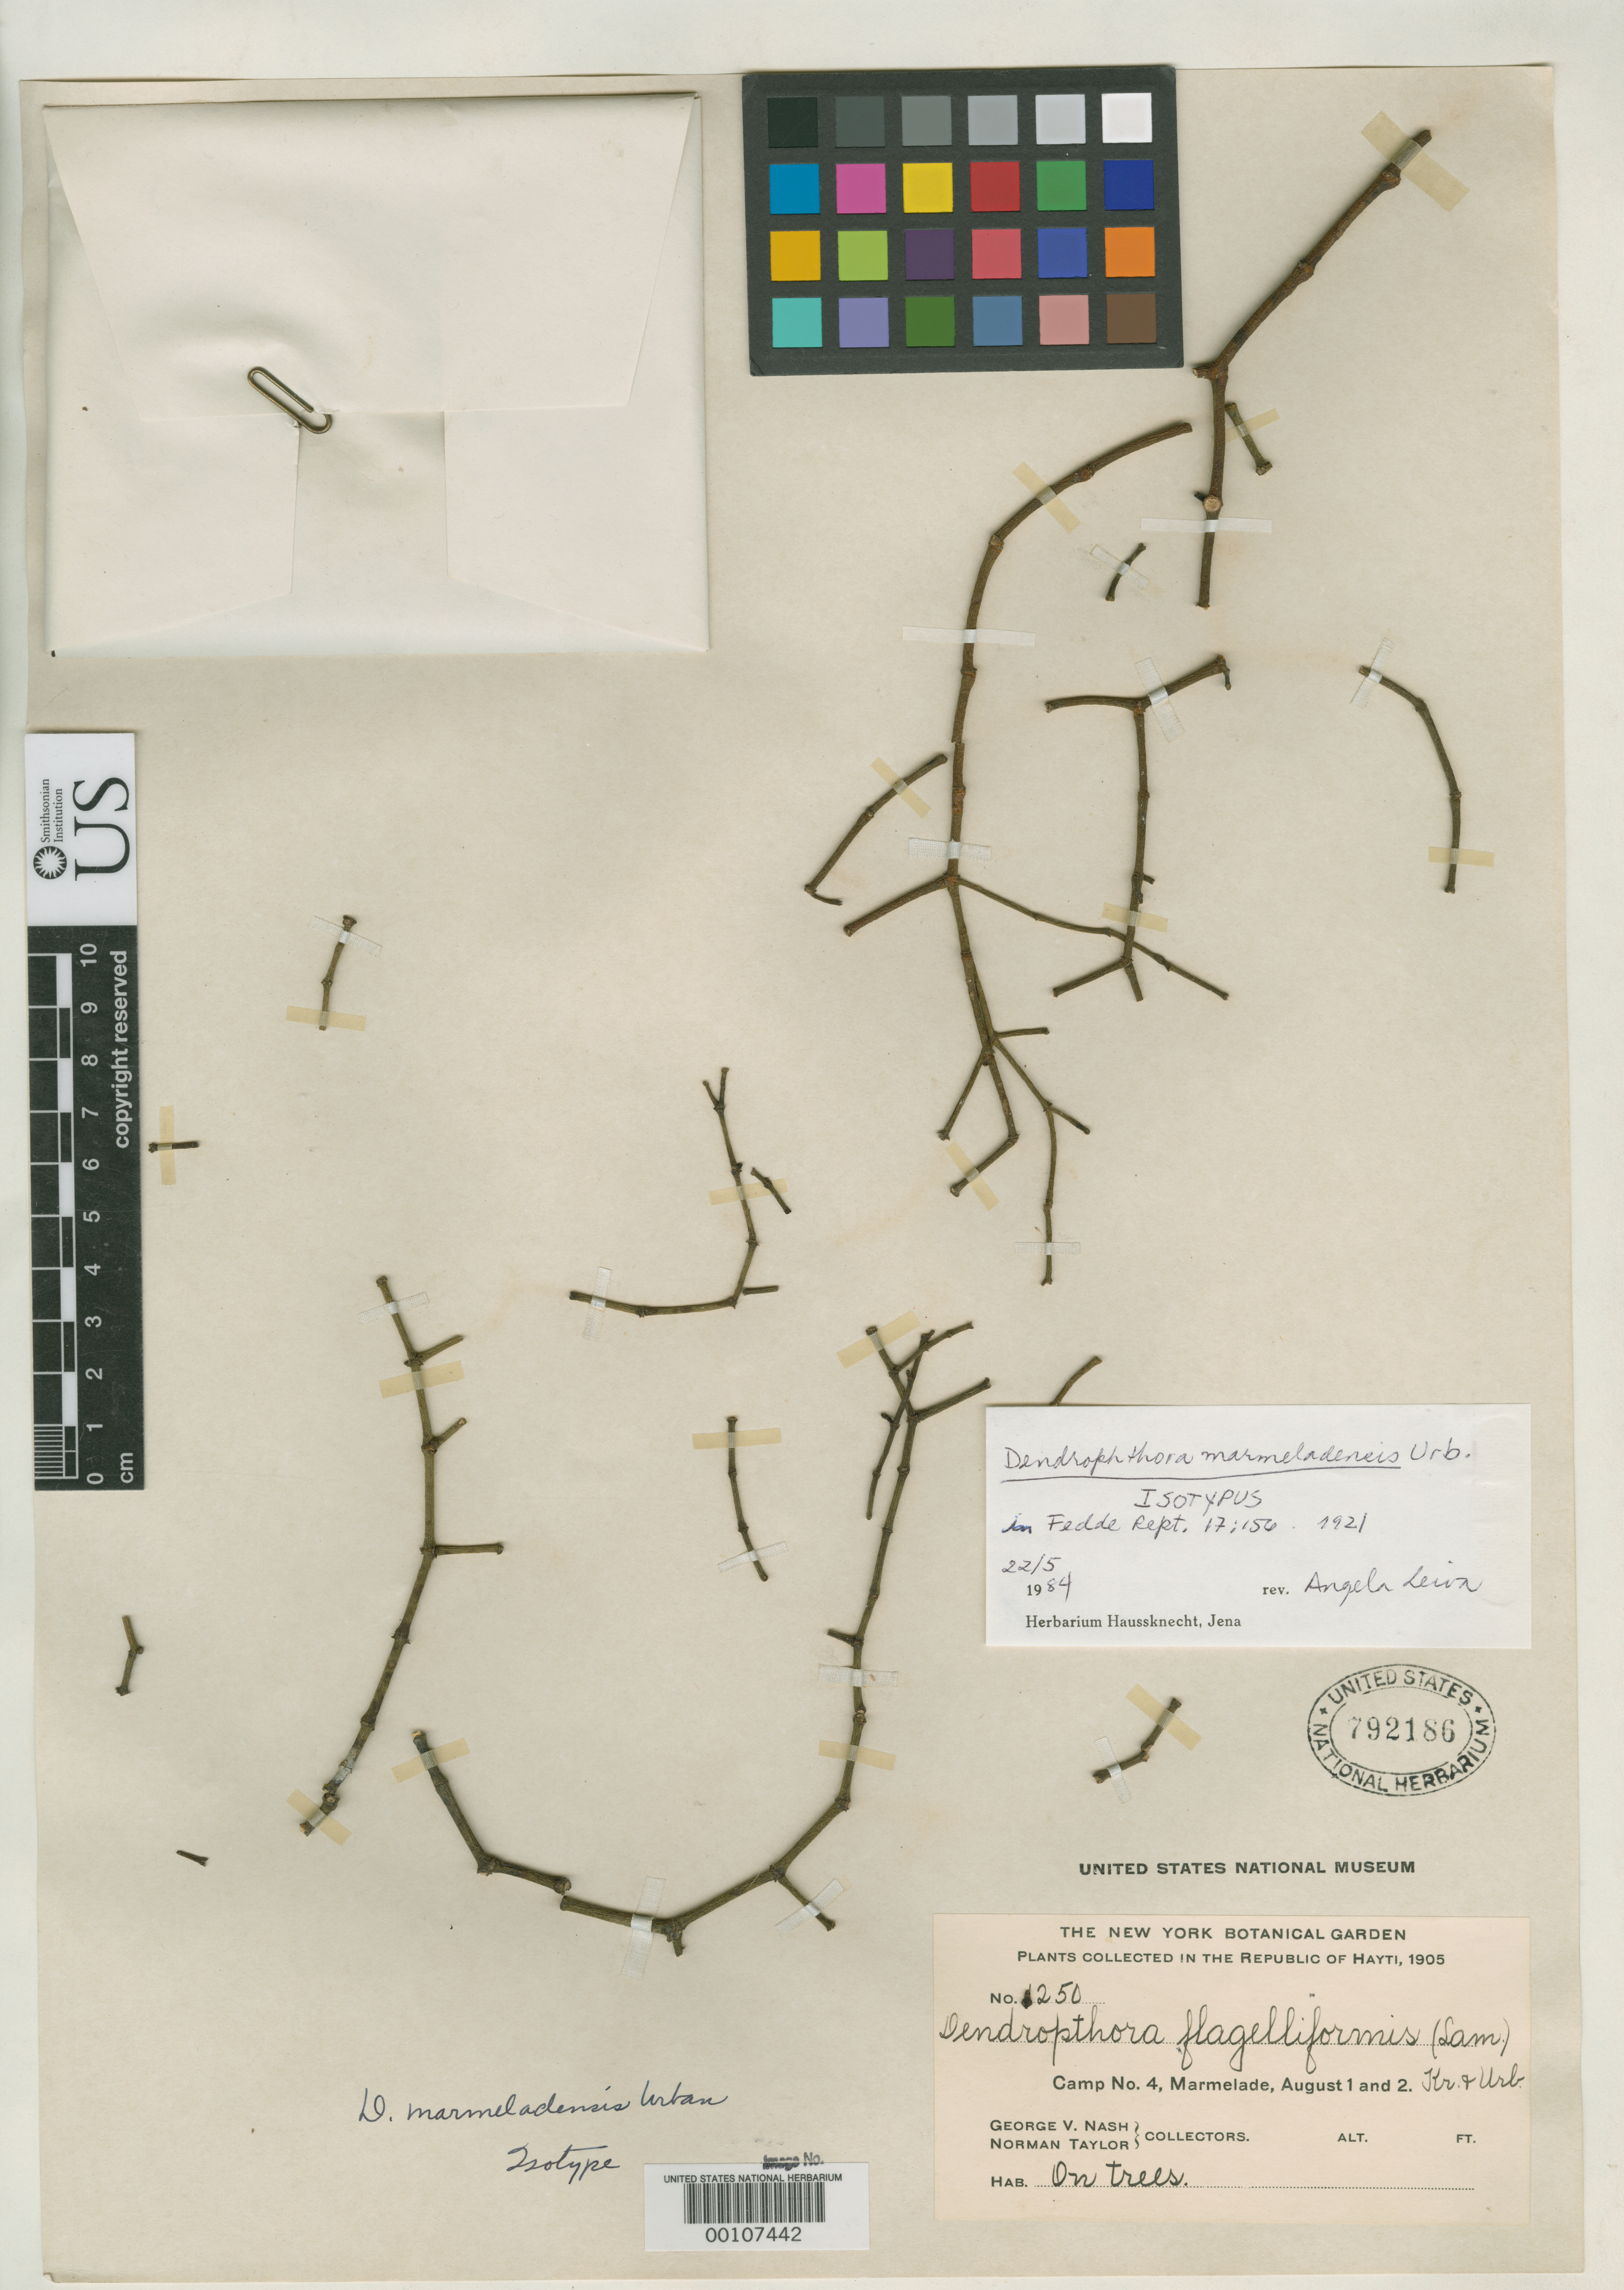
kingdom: Plantae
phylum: Tracheophyta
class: Magnoliopsida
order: Santalales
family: Viscaceae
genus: Dendrophthora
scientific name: Dendrophthora marmeladensis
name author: Urb.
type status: Isotype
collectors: G. V. Nash & N. Taylor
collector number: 1250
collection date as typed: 01 Aug 1905 to 02 Aug 1905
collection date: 1905-08-01/1905-08-02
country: Haiti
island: Hispaniola Island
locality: Marmelade.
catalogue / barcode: US 792186